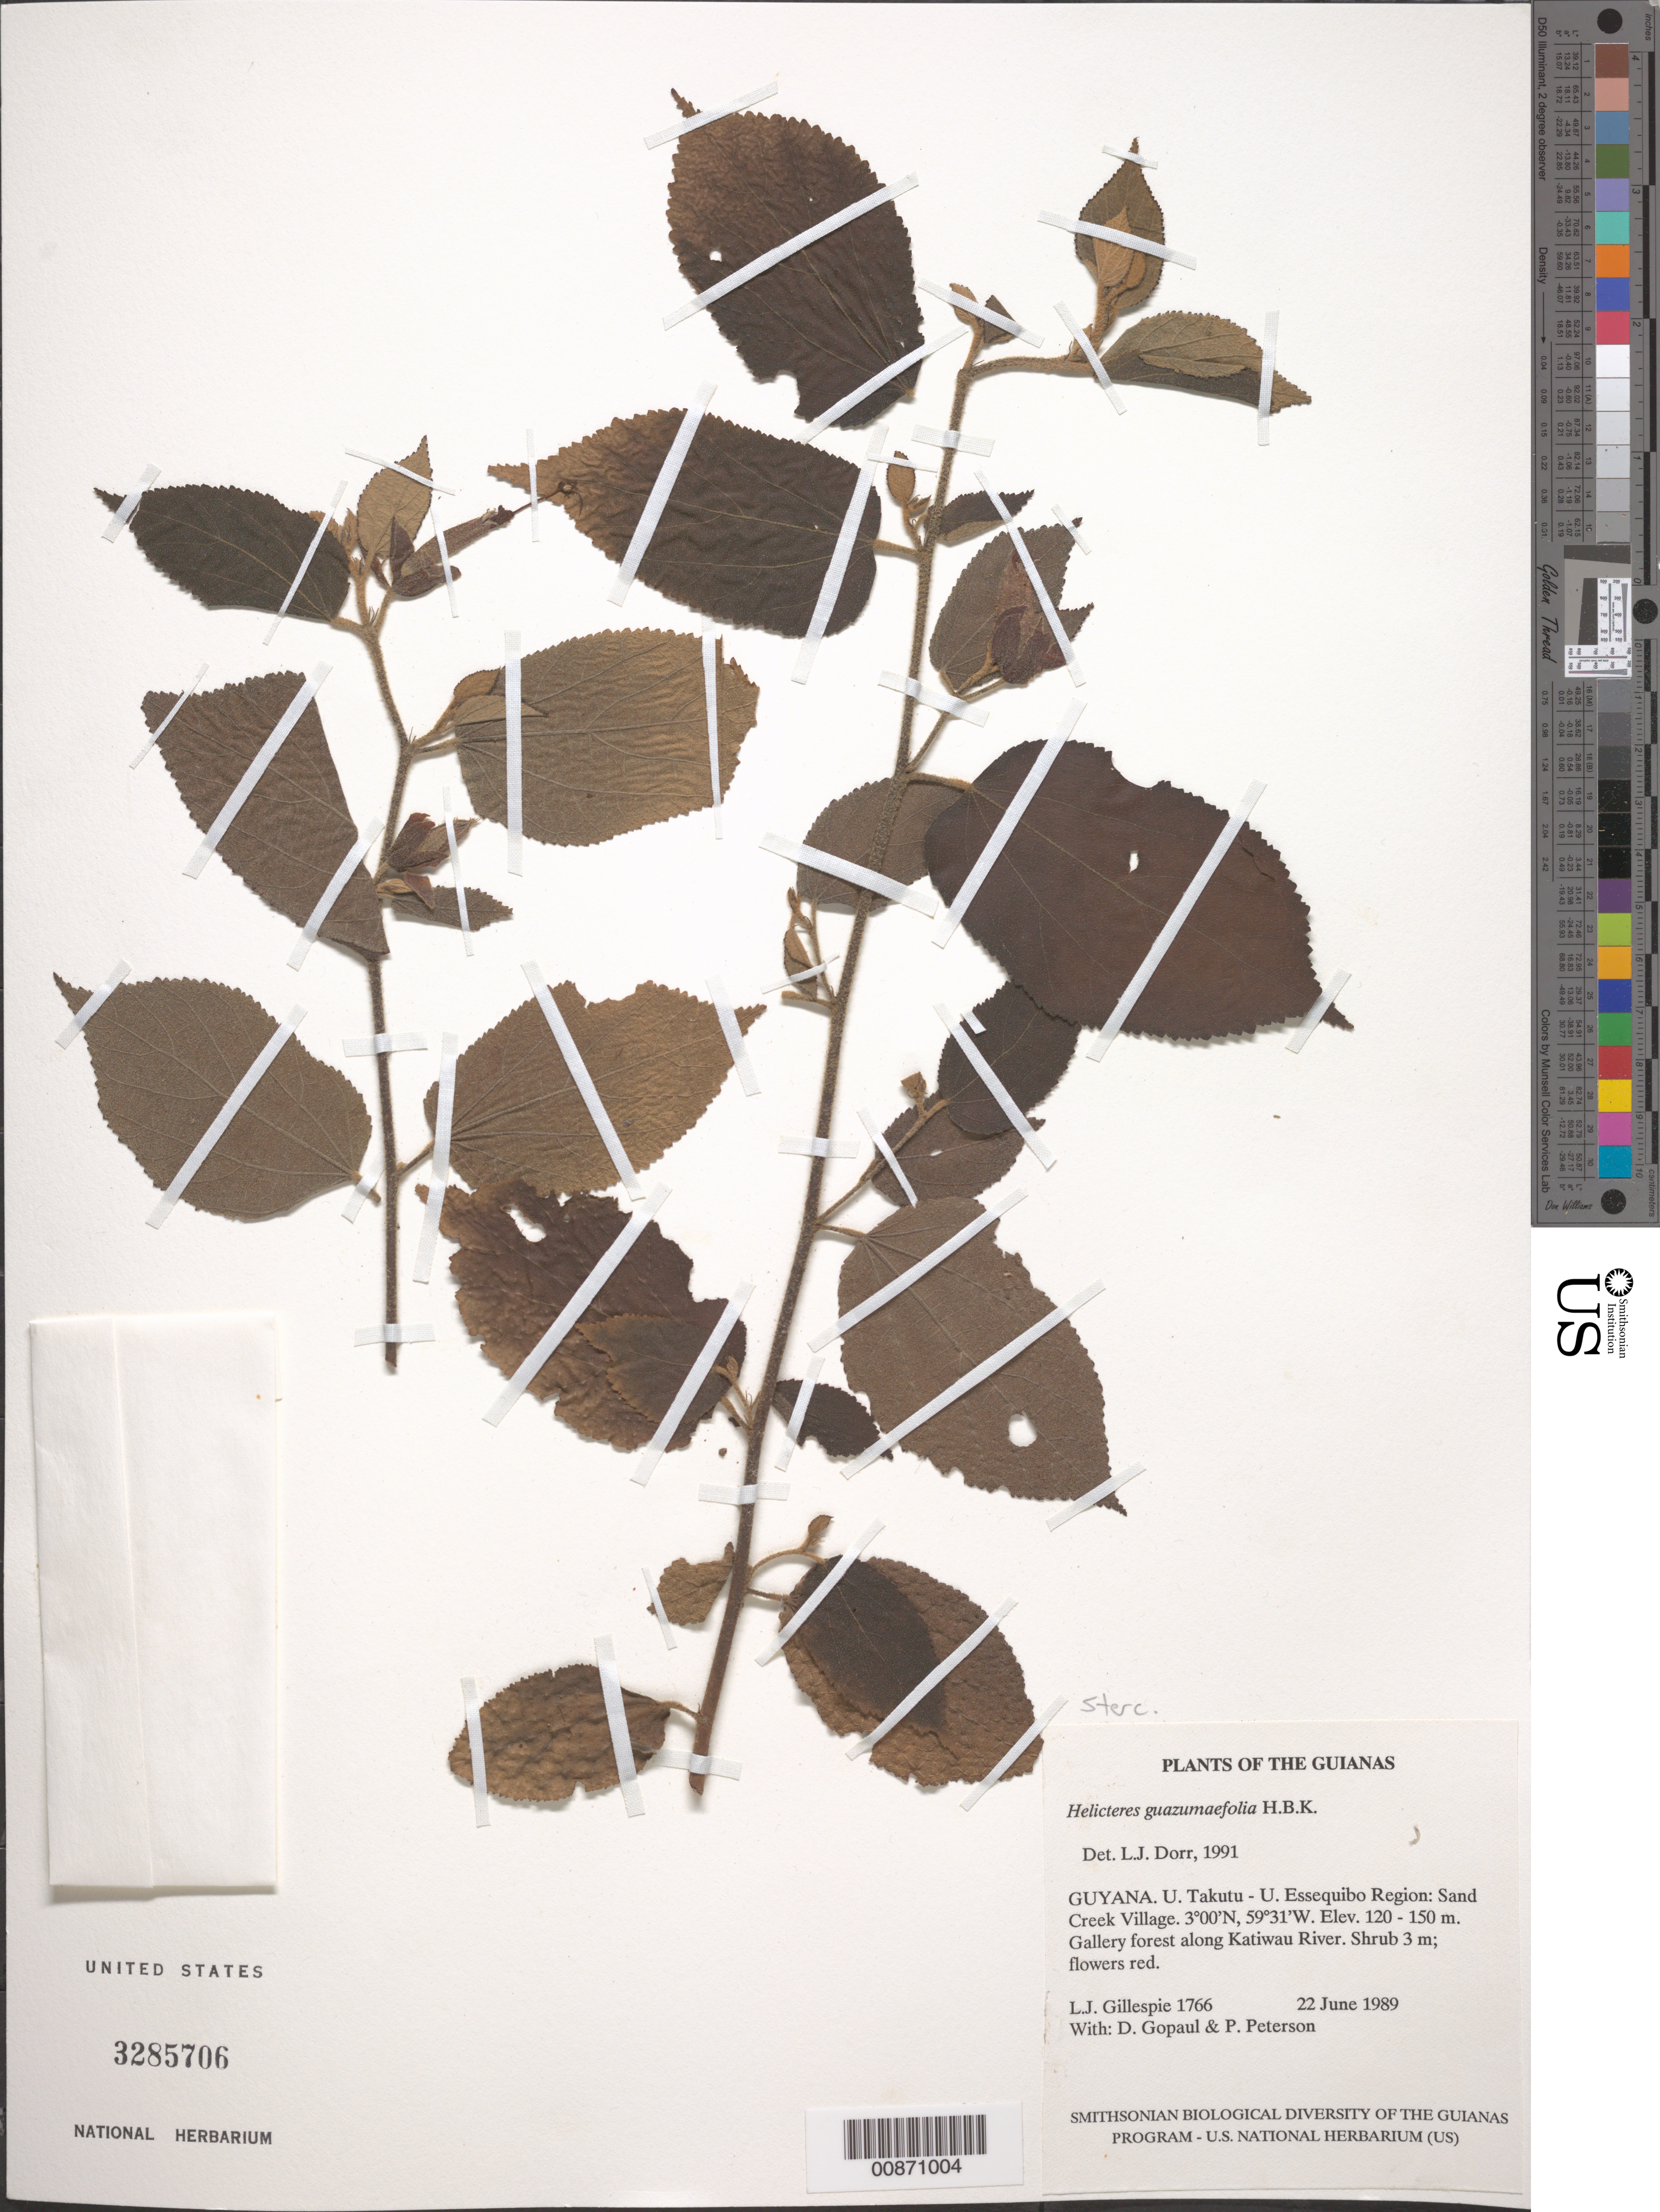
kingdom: Plantae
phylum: Tracheophyta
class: Magnoliopsida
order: Malvales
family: Malvaceae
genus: Helicteres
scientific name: Helicteres guazumifolia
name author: Kunth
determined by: Dorr, L. J., (BOT), Smithsonian Institution - National Museum of Natural History (UNITED STATES)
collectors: L. J. Gillespie, D. Gopaul & P. M. Peterson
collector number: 1766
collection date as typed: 22 June 1989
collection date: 1989-06-22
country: Guyana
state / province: U. Takutu-U. Essequibo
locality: Sand Creek Village. Along Katiwau River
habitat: Gallery forest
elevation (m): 120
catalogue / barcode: US 3285706